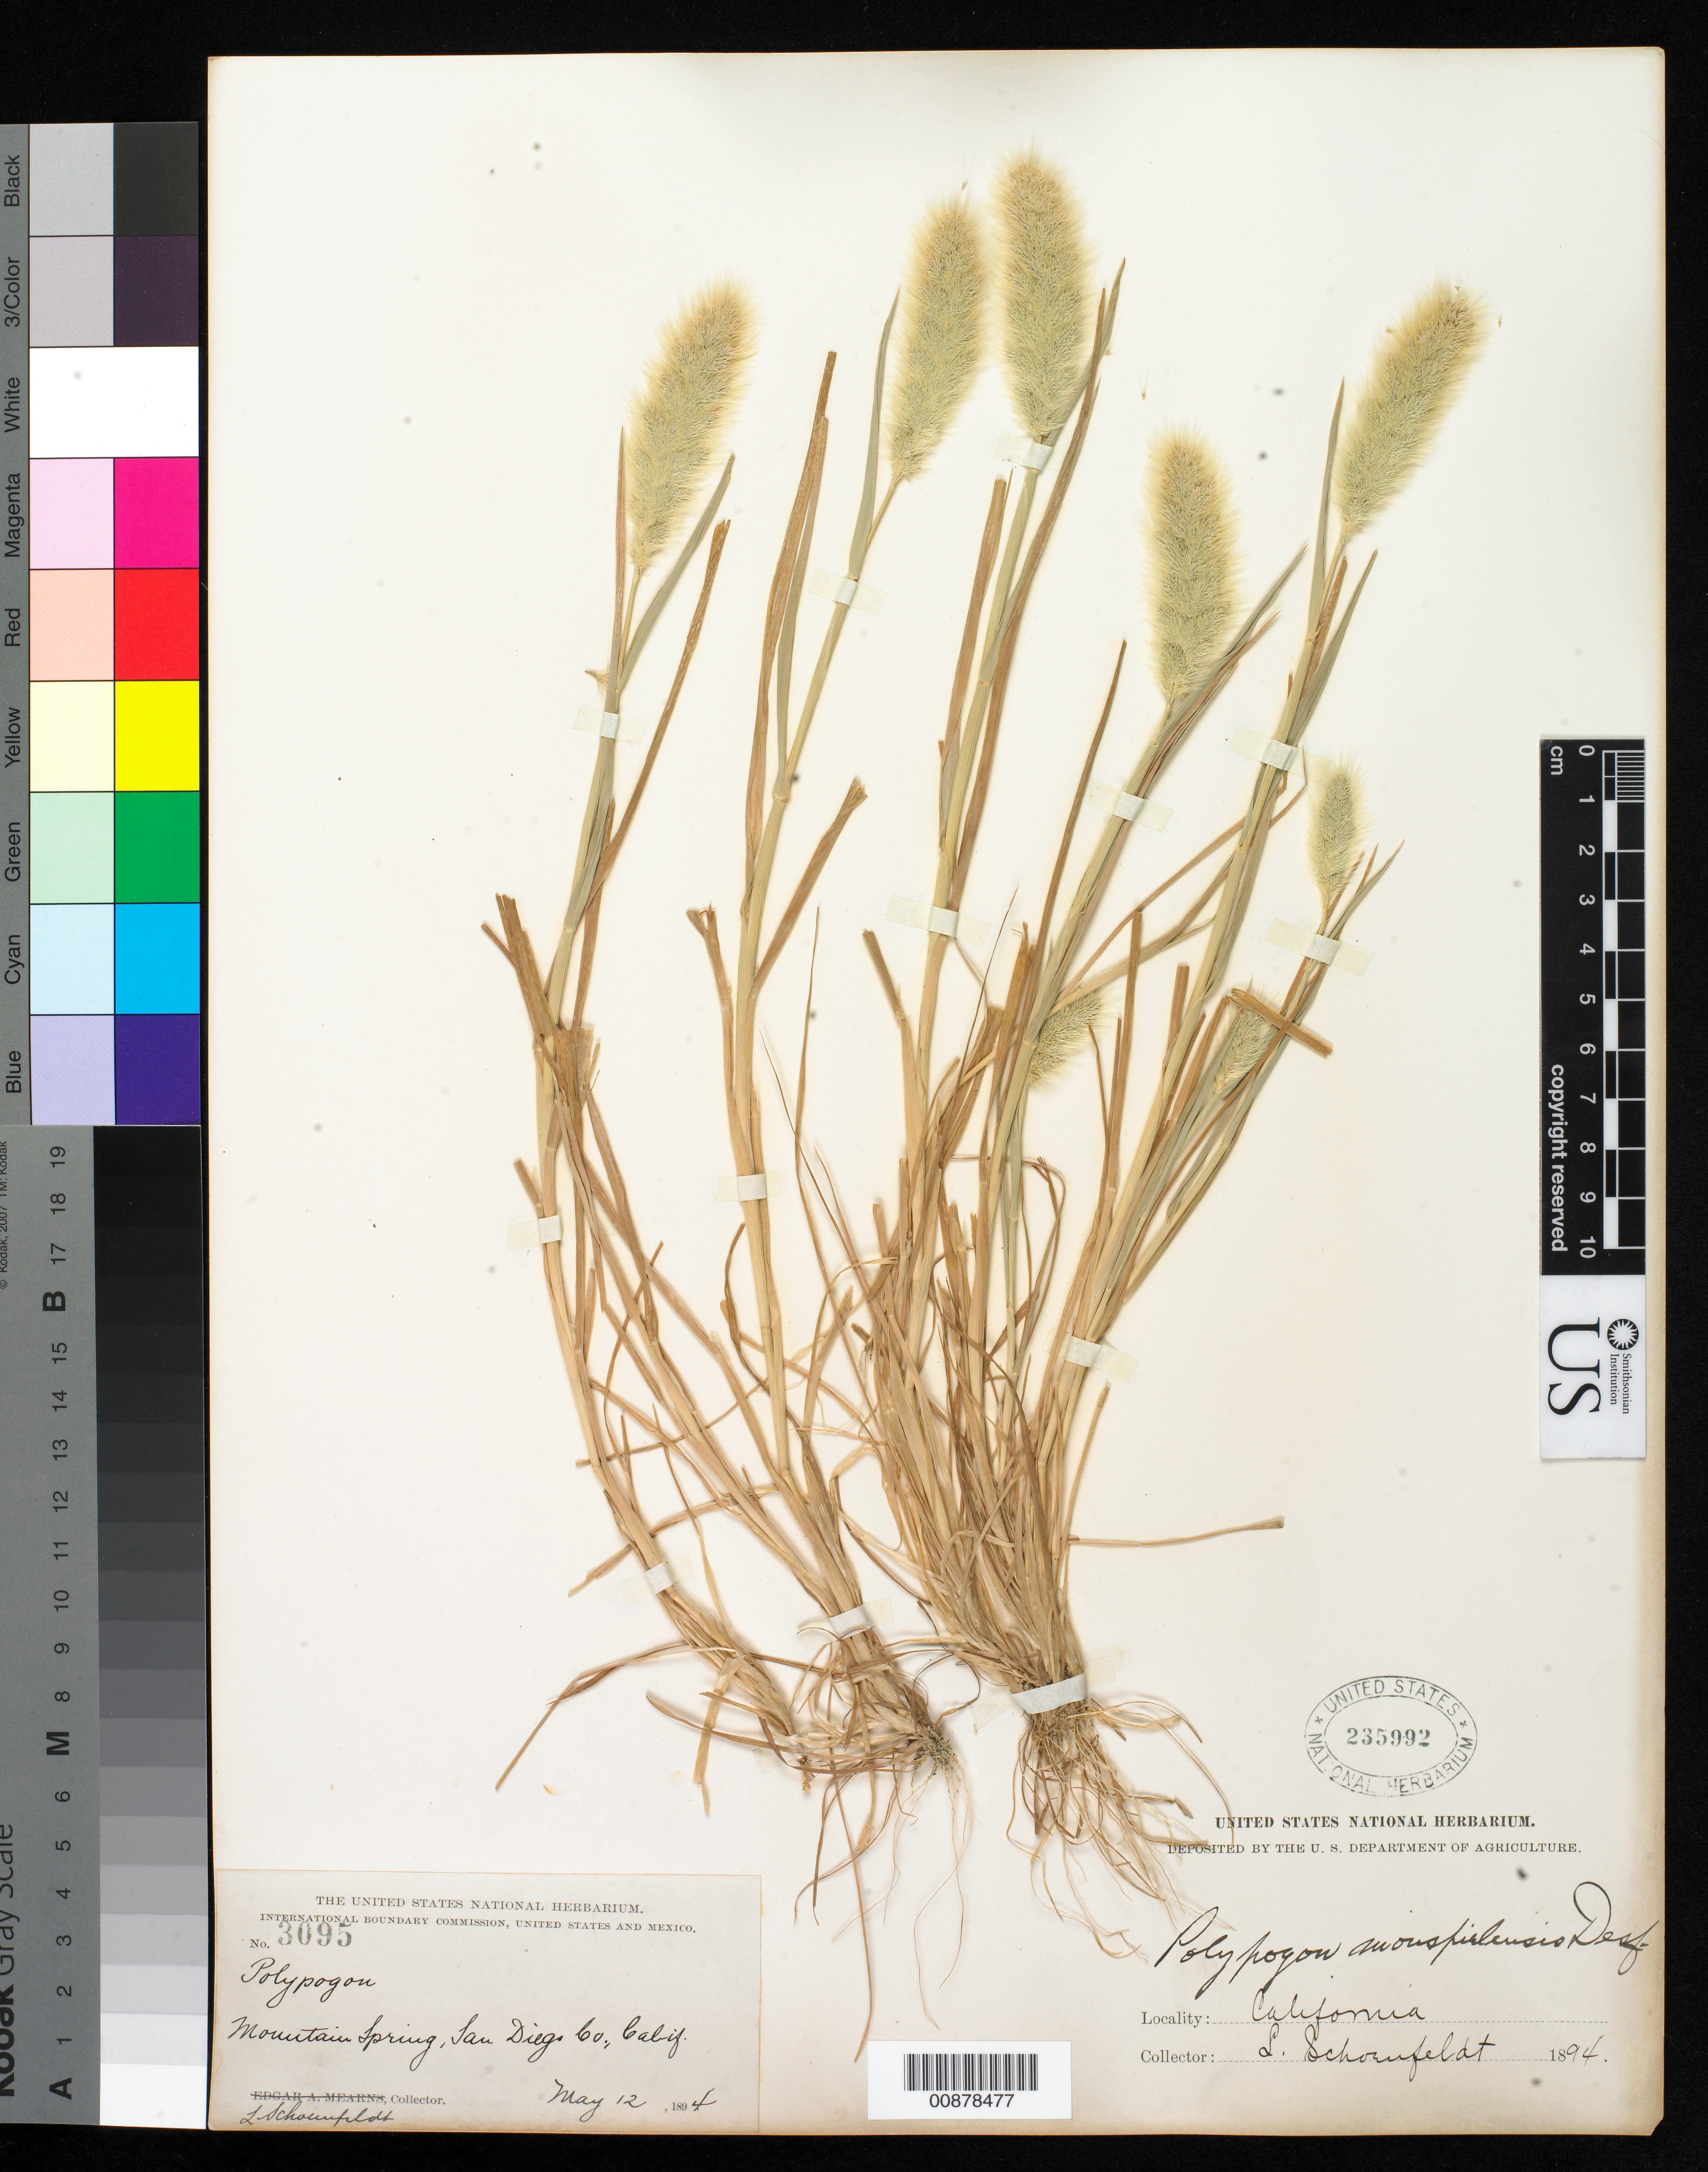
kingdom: Plantae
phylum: Tracheophyta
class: Liliopsida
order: Poales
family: Poaceae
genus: Polypogon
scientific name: Polypogon monspeliensis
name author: (L.) Desf.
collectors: L. Schoenfeldt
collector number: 3095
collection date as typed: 12 May 1894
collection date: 1894-05-12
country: United States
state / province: California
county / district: San Diego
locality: Mountain Spring, San Diego County, California.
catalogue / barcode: US 235992